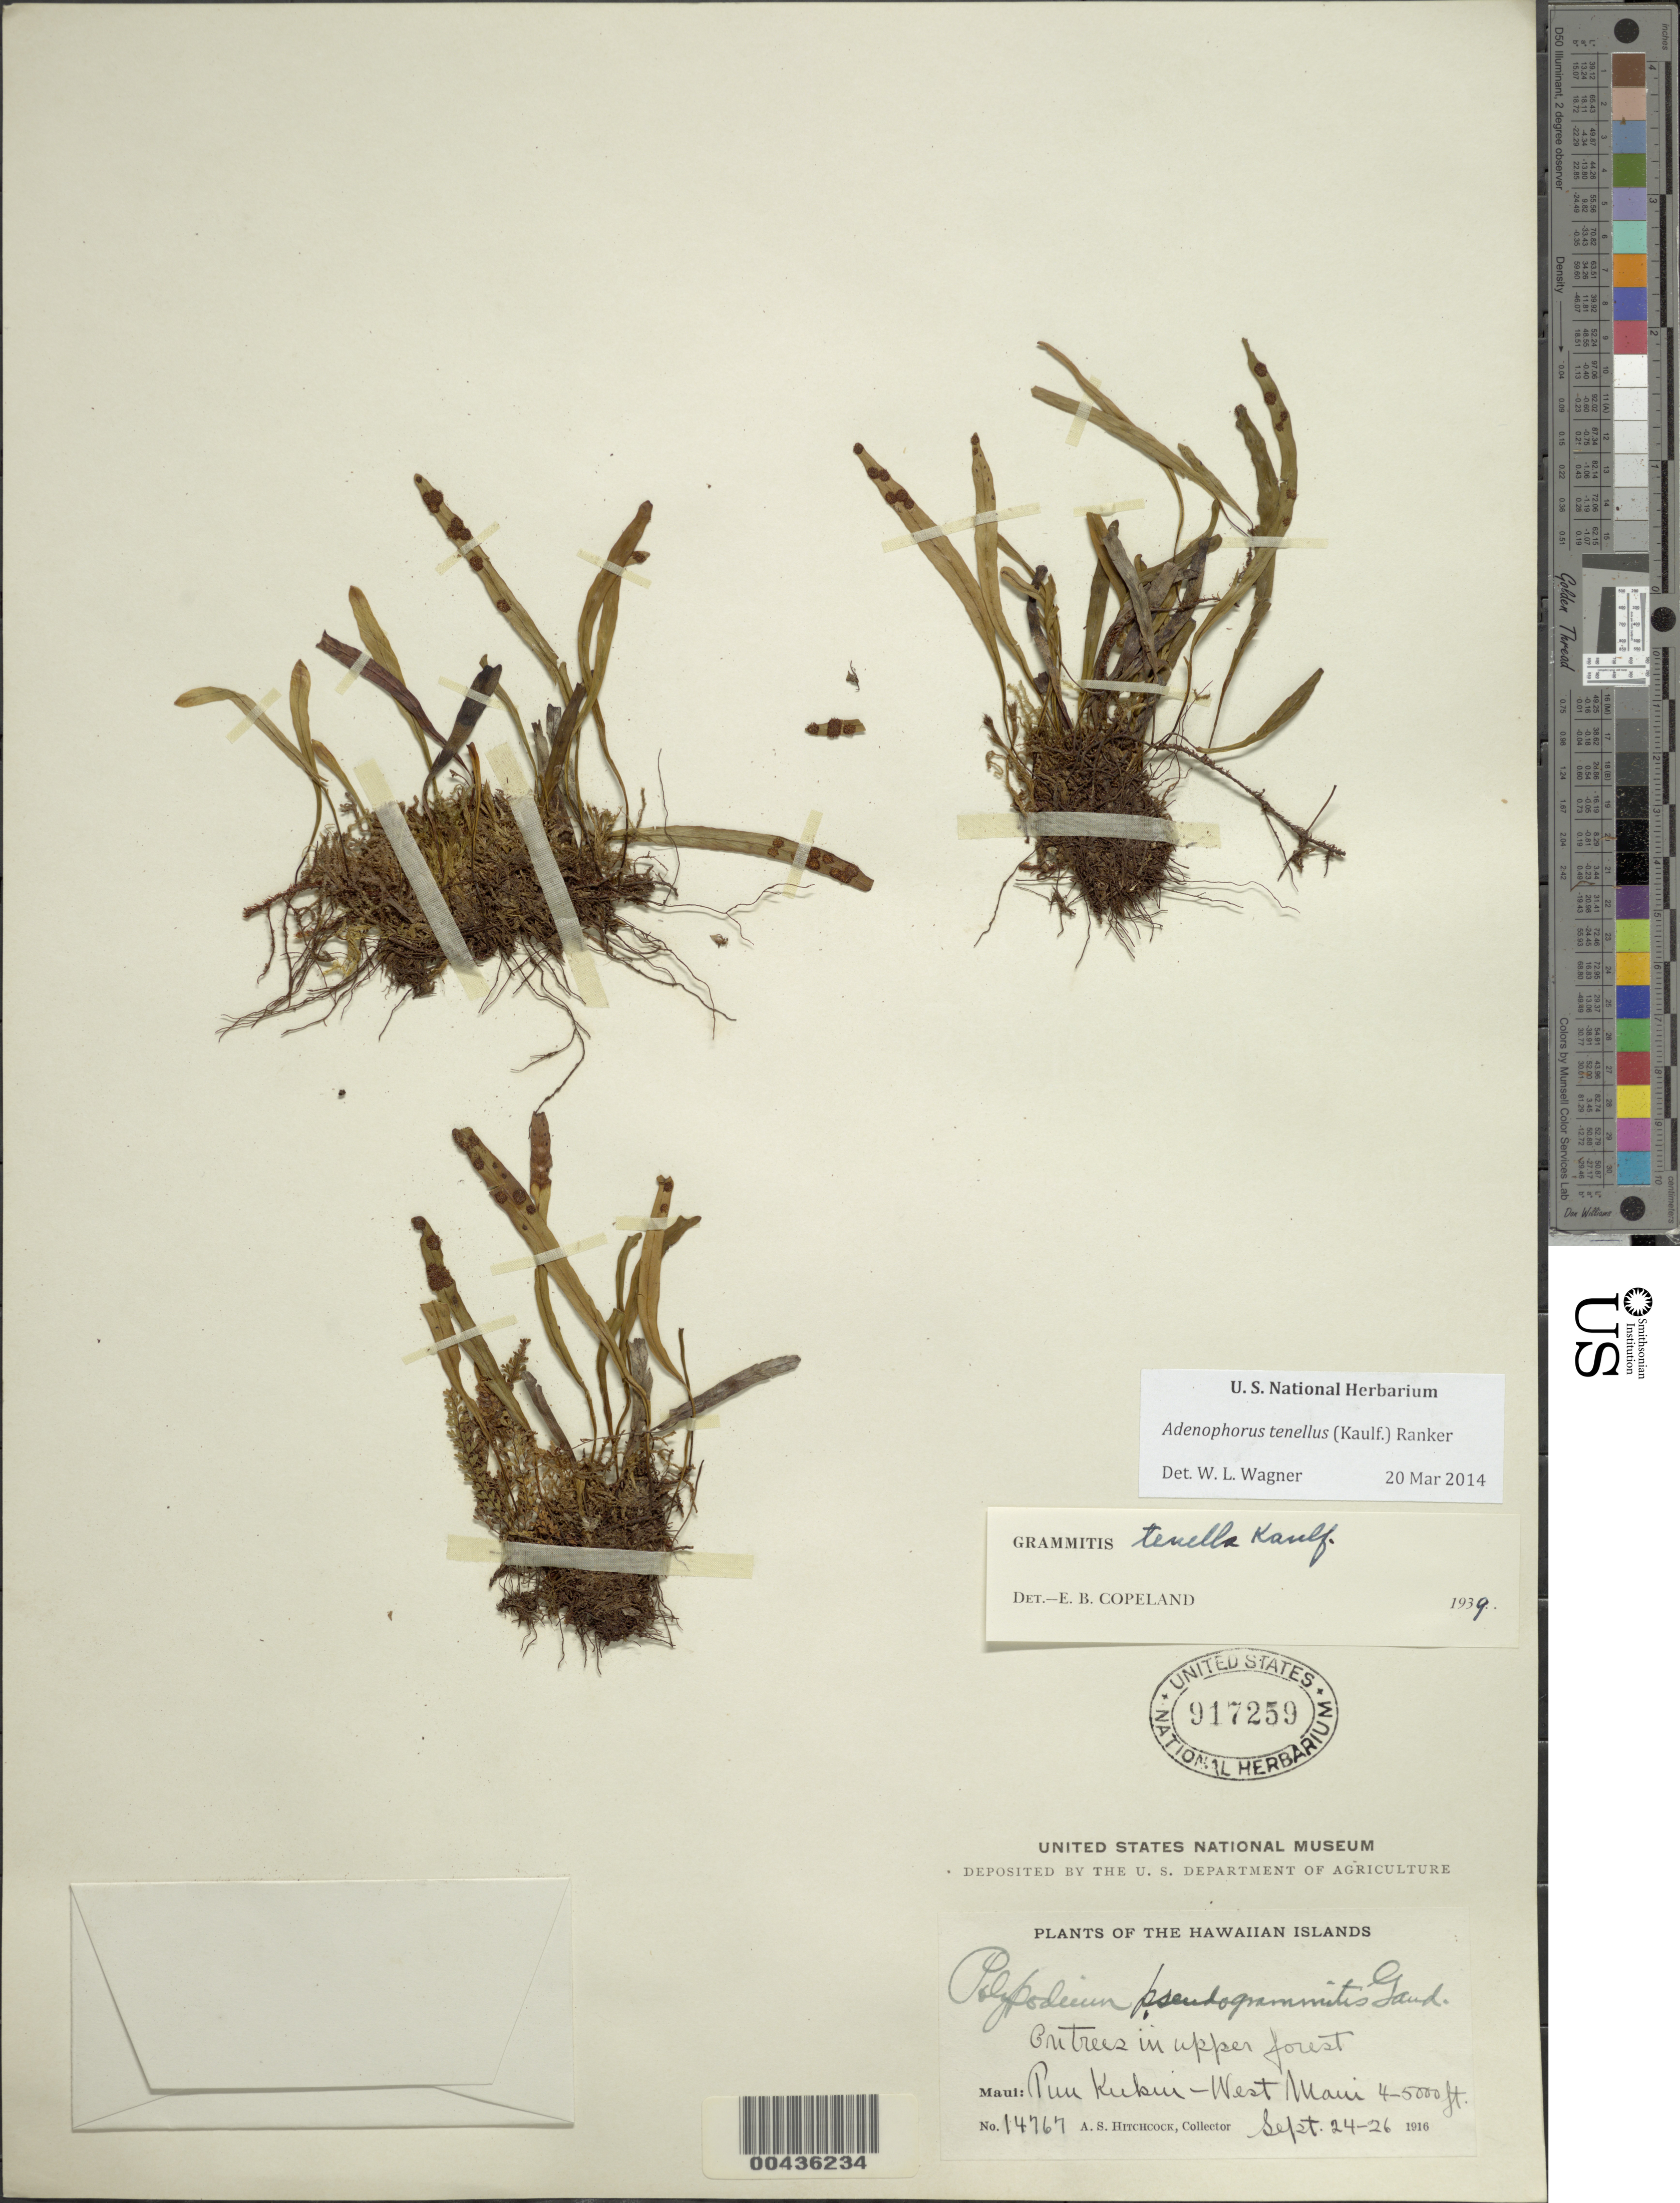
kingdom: Plantae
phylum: Tracheophyta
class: Polypodiopsida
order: Polypodiales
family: Polypodiaceae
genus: Adenophorus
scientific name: Adenophorus tenellus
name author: (Kaulf.) Ranker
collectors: A. S. Hitchcock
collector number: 14767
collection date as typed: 24 Sep 1916 to 26 Sep 1916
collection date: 1916-09-24/1916-09-26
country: United States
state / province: Hawaii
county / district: Maui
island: Maui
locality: Puu Kukui-W Maui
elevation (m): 1219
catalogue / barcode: US 917259